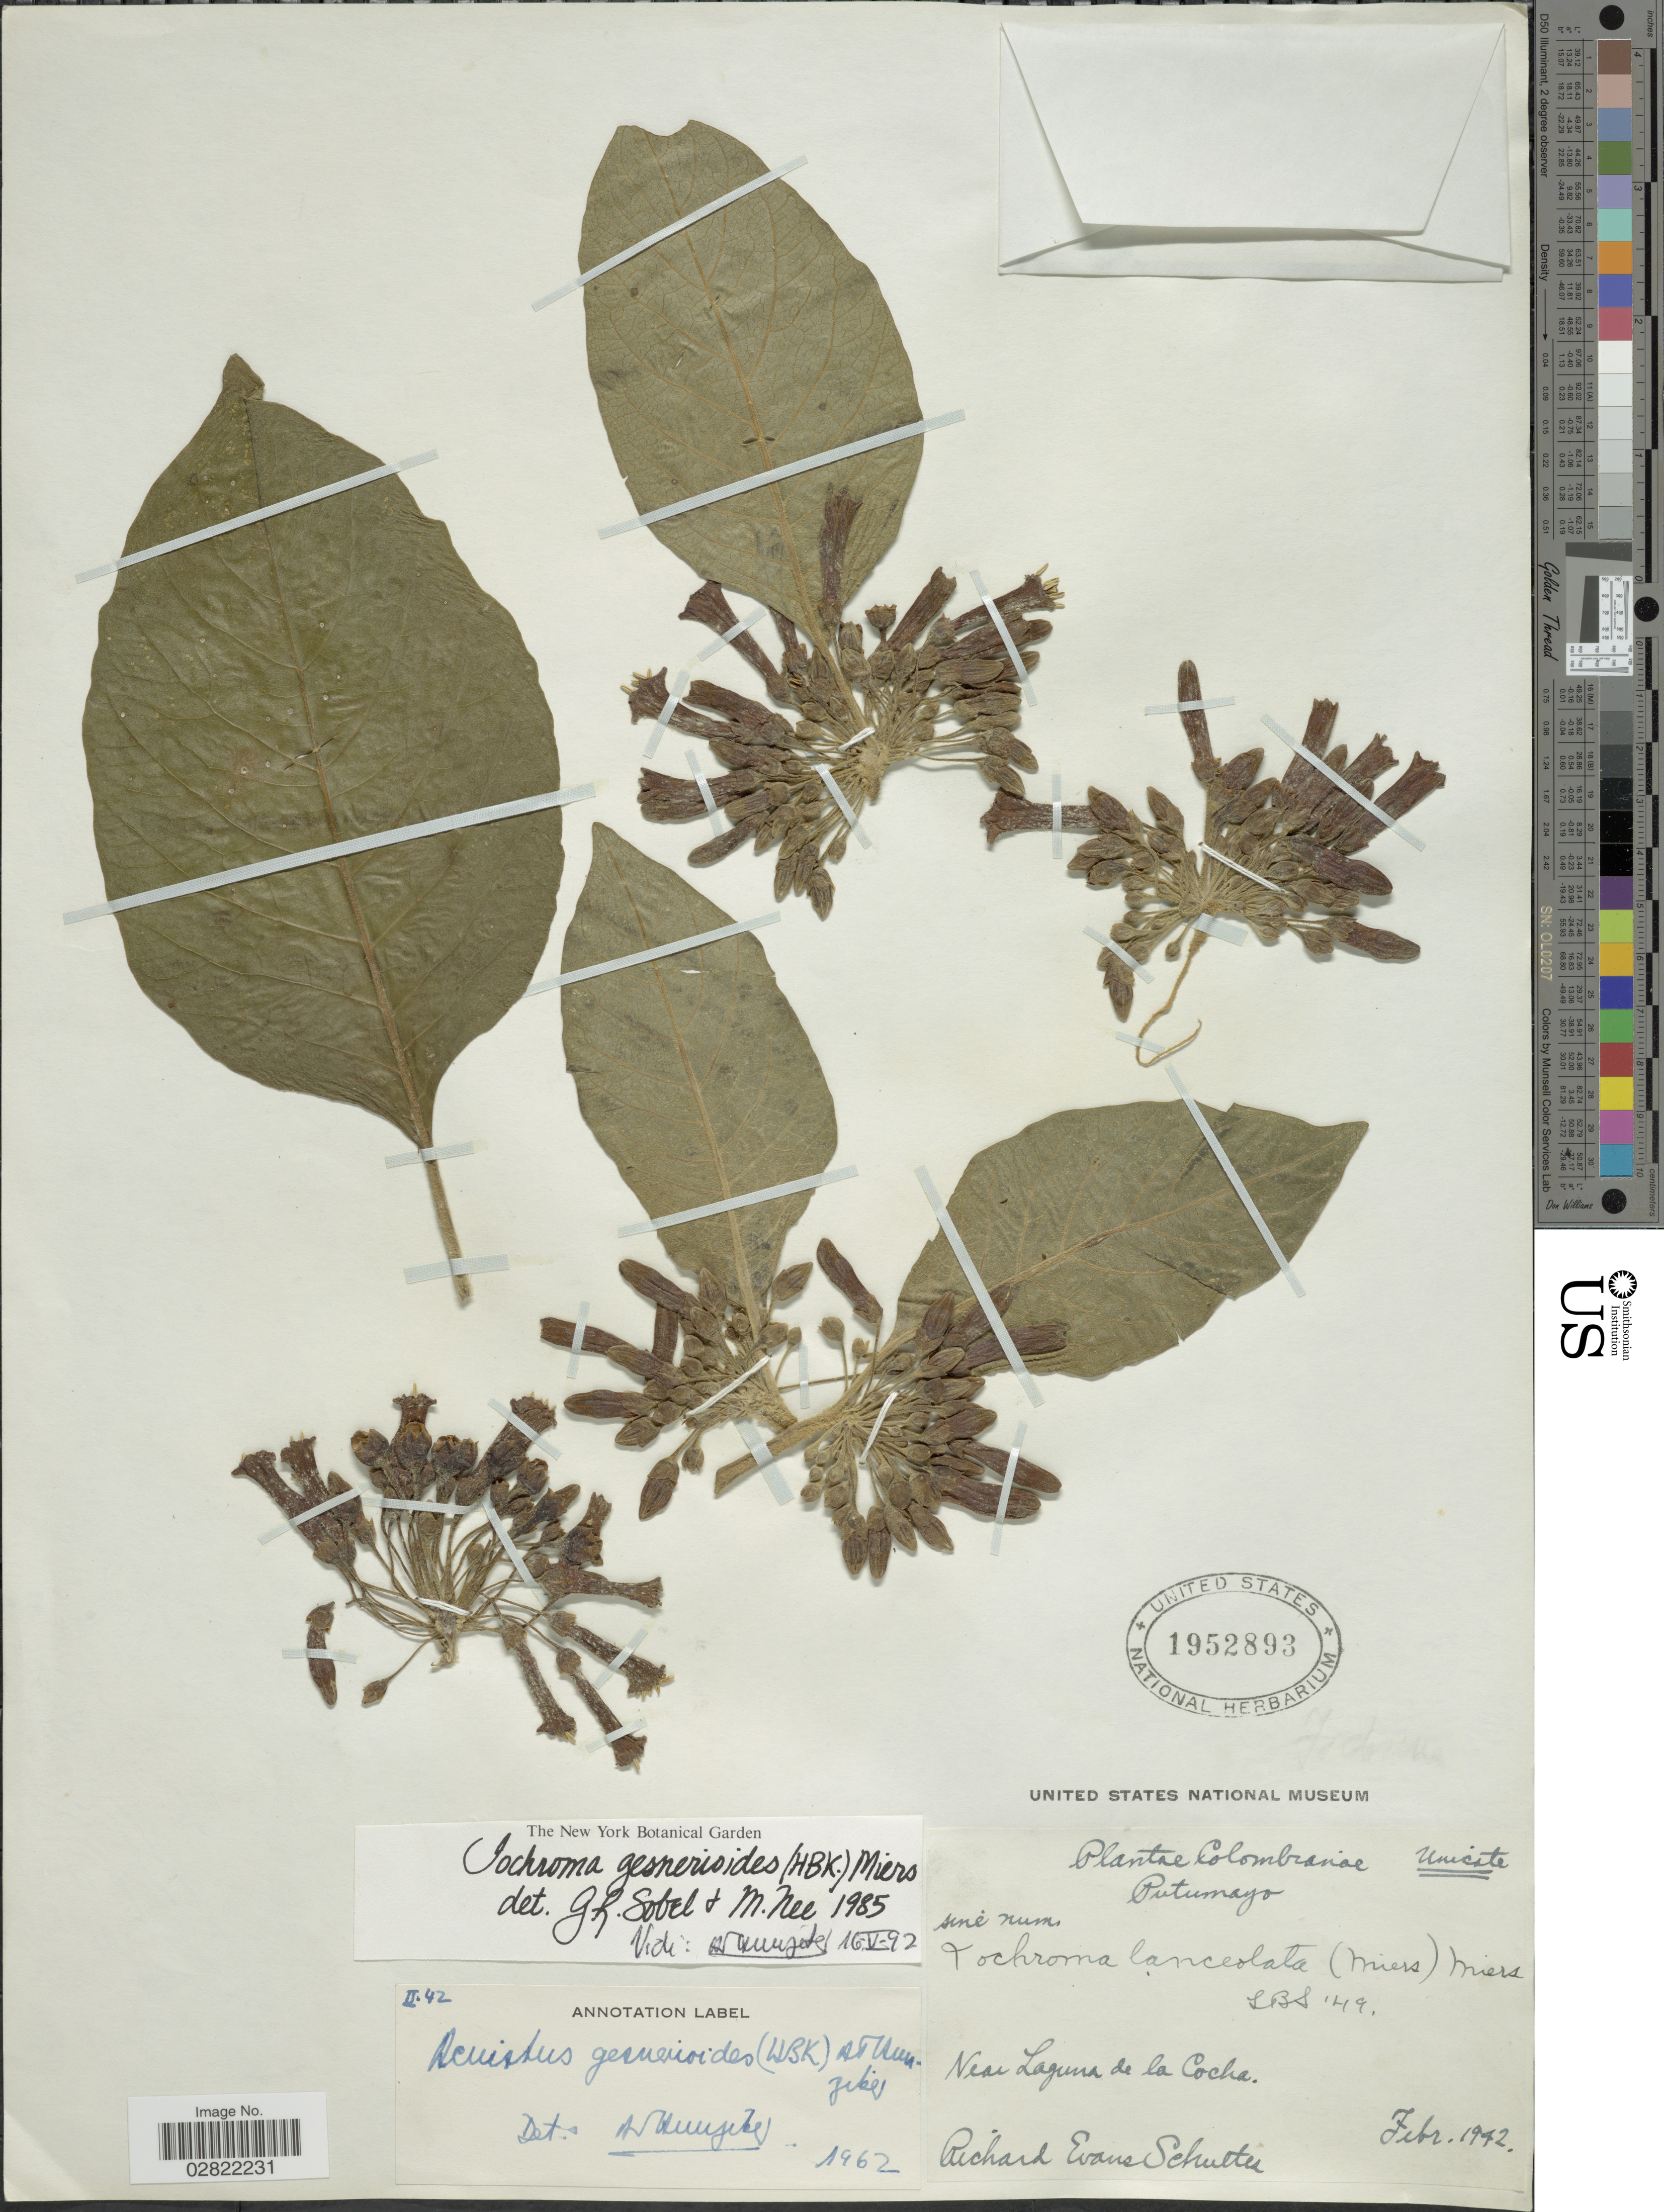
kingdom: Plantae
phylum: Tracheophyta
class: Magnoliopsida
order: Solanales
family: Solanaceae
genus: Iochroma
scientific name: Iochroma gesnerioides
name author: (Kunth) Miers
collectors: R. E. Schultes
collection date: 1942-02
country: Colombia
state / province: Putumayo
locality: Near Laguna de La Cocha.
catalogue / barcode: US 1952893